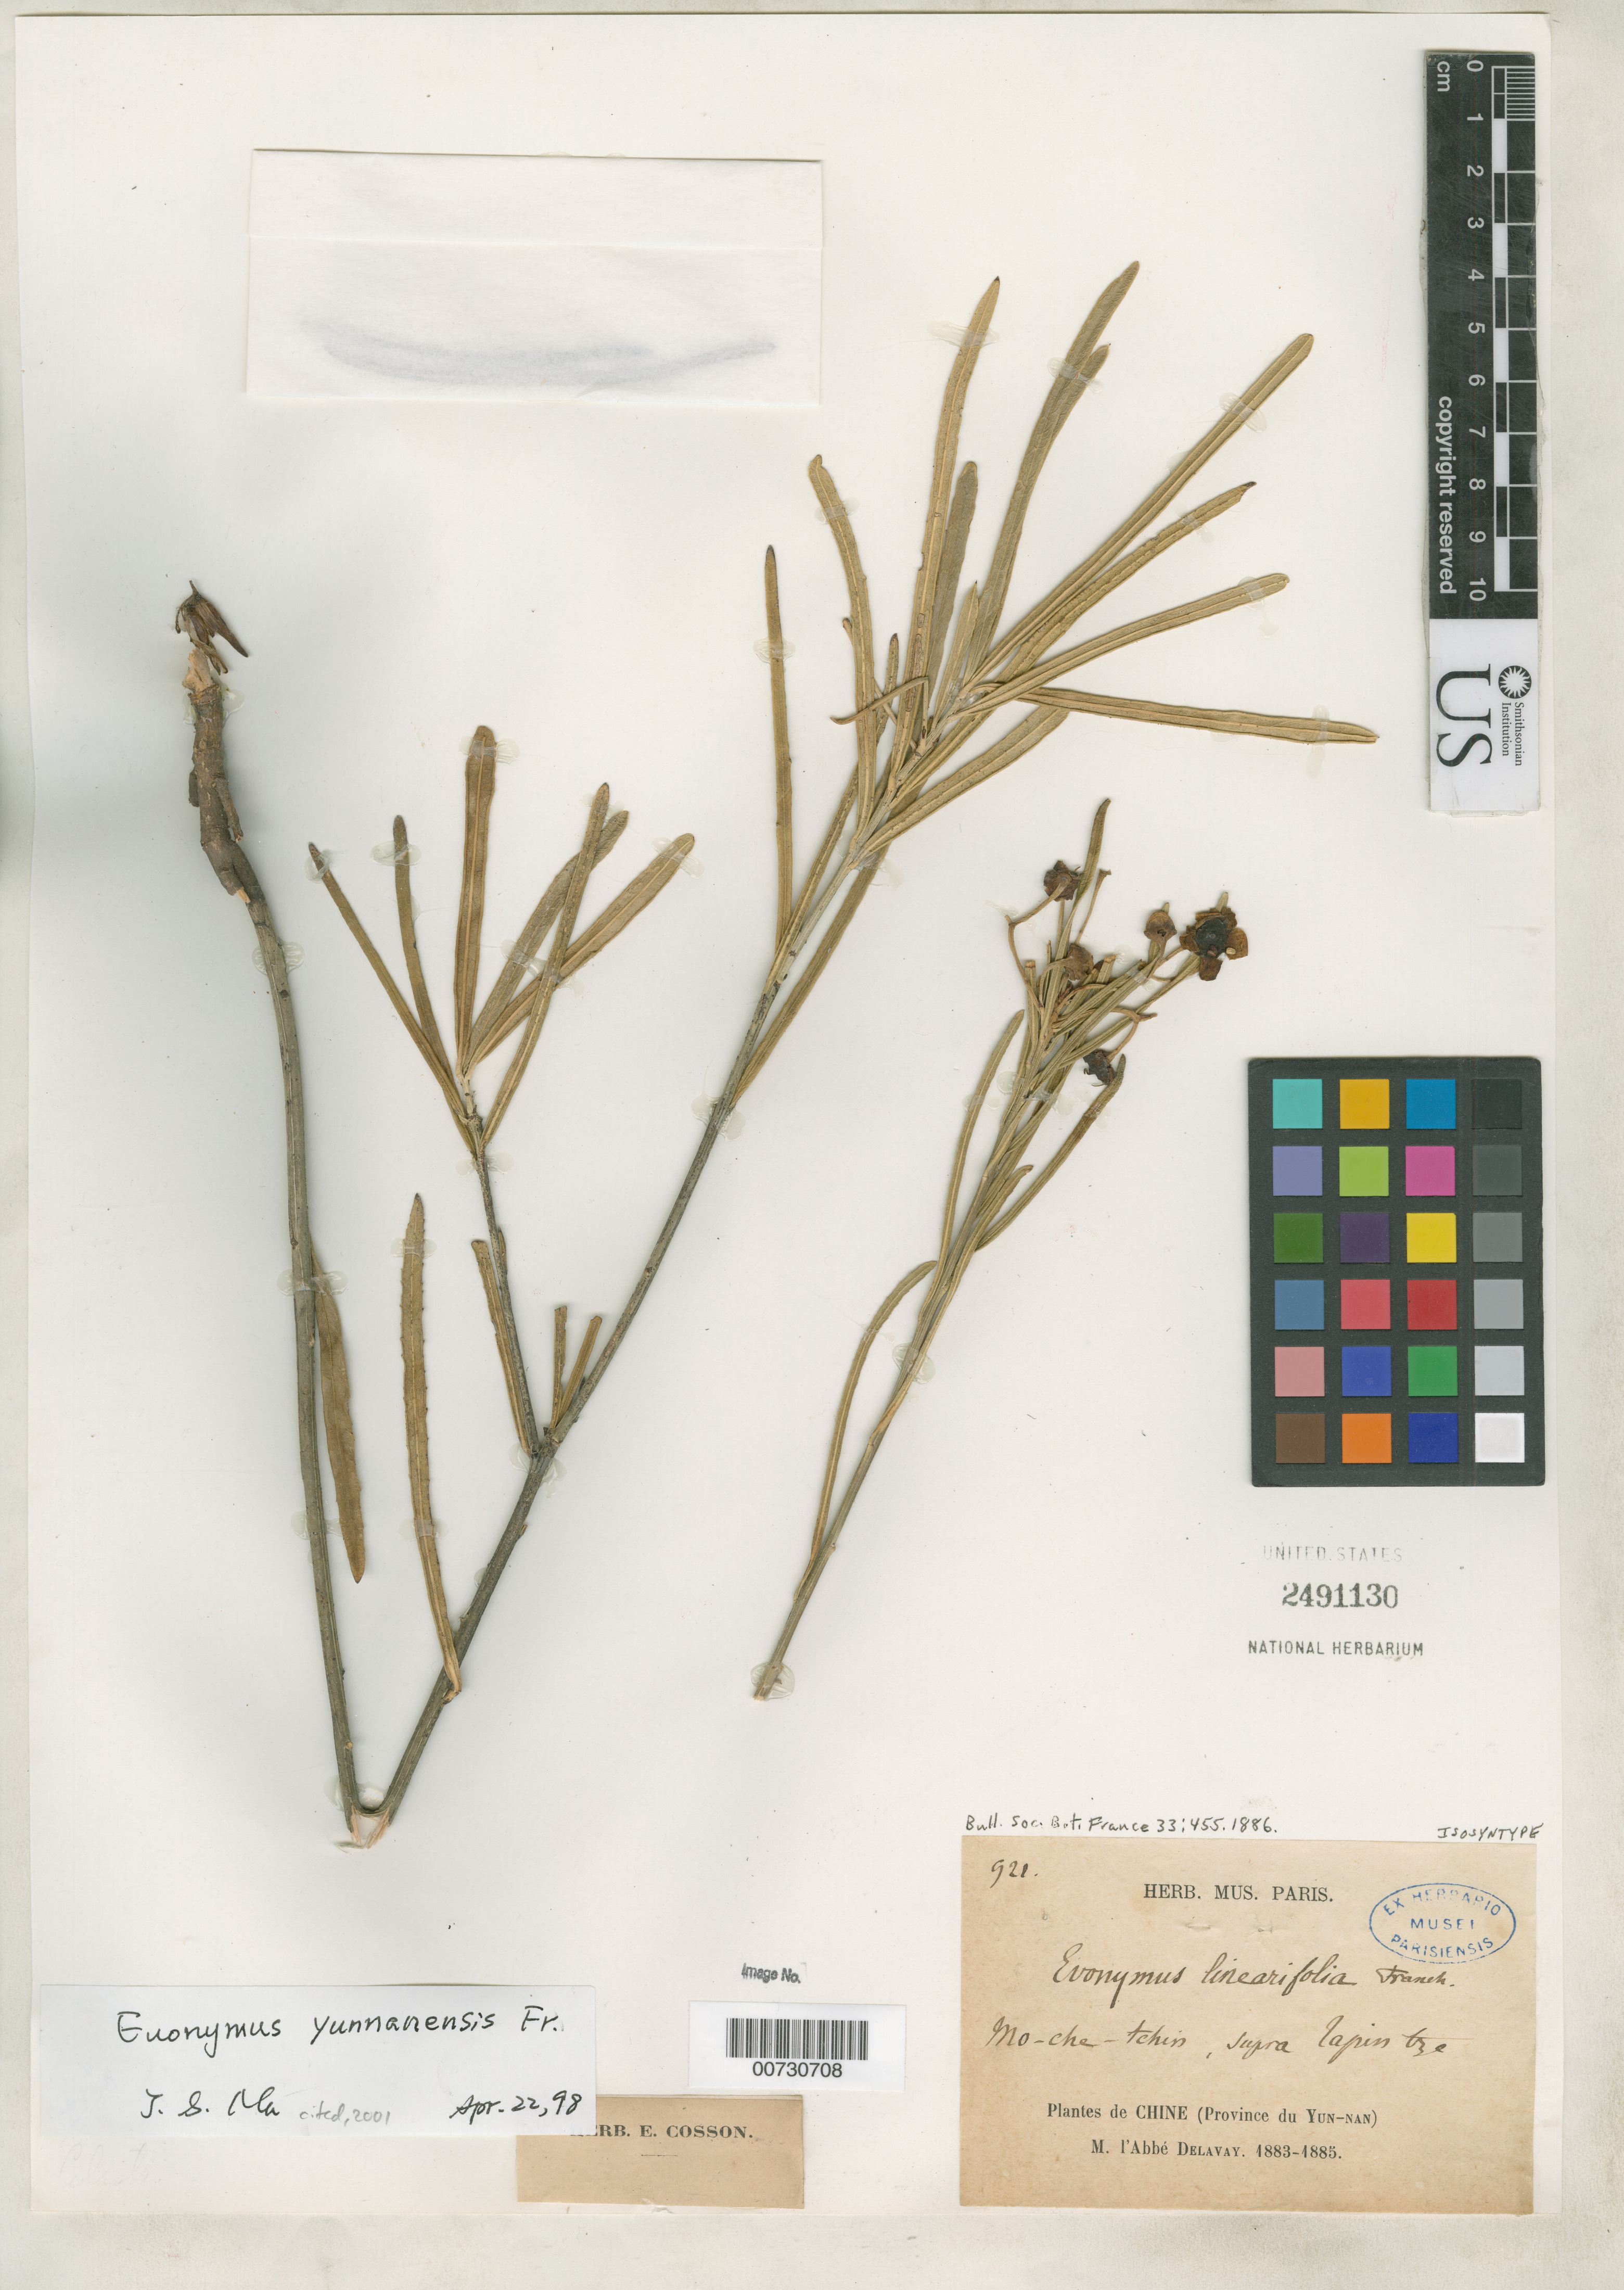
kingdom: Plantae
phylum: Tracheophyta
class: Magnoliopsida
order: Celastrales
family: Celastraceae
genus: Euonymus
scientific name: Euonymus linearifolia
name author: Franch.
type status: Isosyntype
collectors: P. Delavay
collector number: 921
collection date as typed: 1883 to -- --- 1885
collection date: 1883/1885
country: China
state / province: Yunnan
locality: Mo-che-tchin, supra Lapin-tze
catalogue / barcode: US 2491130